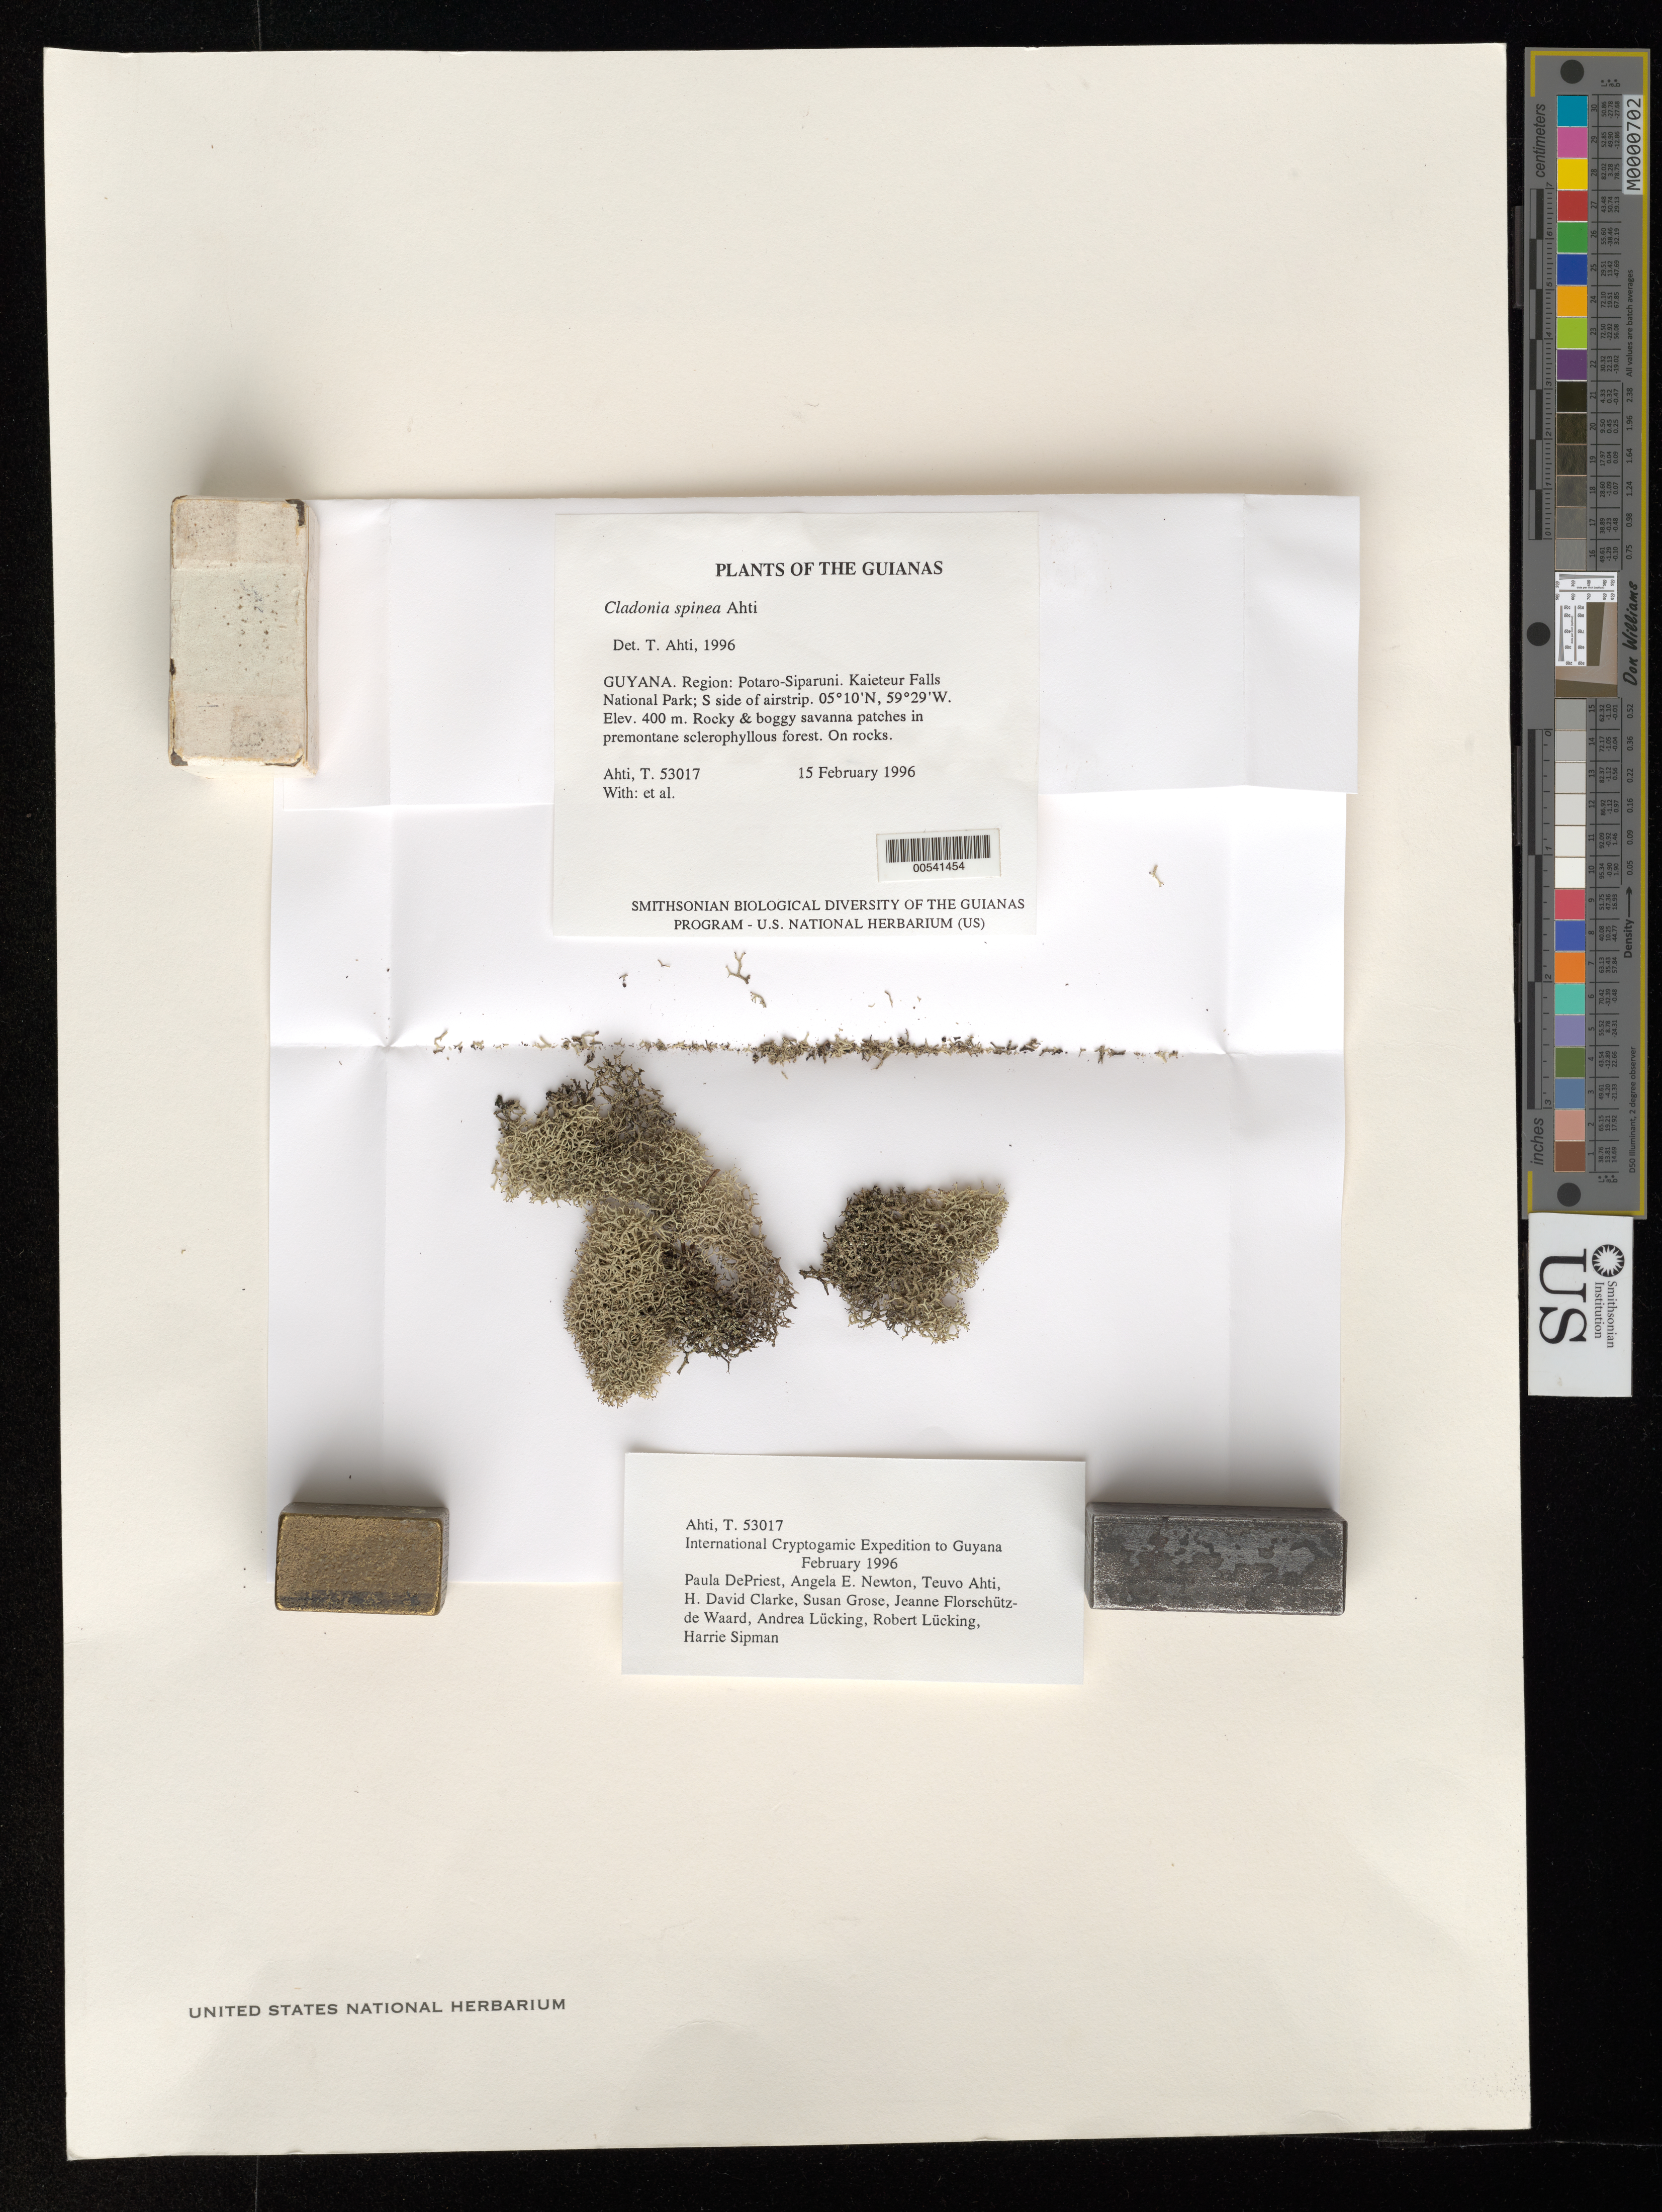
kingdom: Fungi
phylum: Ascomycota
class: Lecanoromycetes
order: Lecanorales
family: Cladoniaceae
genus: Cladonia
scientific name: Cladonia spinea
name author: Ahti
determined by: Ahti, Teuvo T.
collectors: T. T. Ahti et al.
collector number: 53017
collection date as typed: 15 February 1996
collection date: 1996-02-15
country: Guyana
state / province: Potaro-Siparuni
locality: Kaieteur Falls National Park; S side of airstrip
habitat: Rocky & boggy savanna patches in premontane sclerophyllous forest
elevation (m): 400